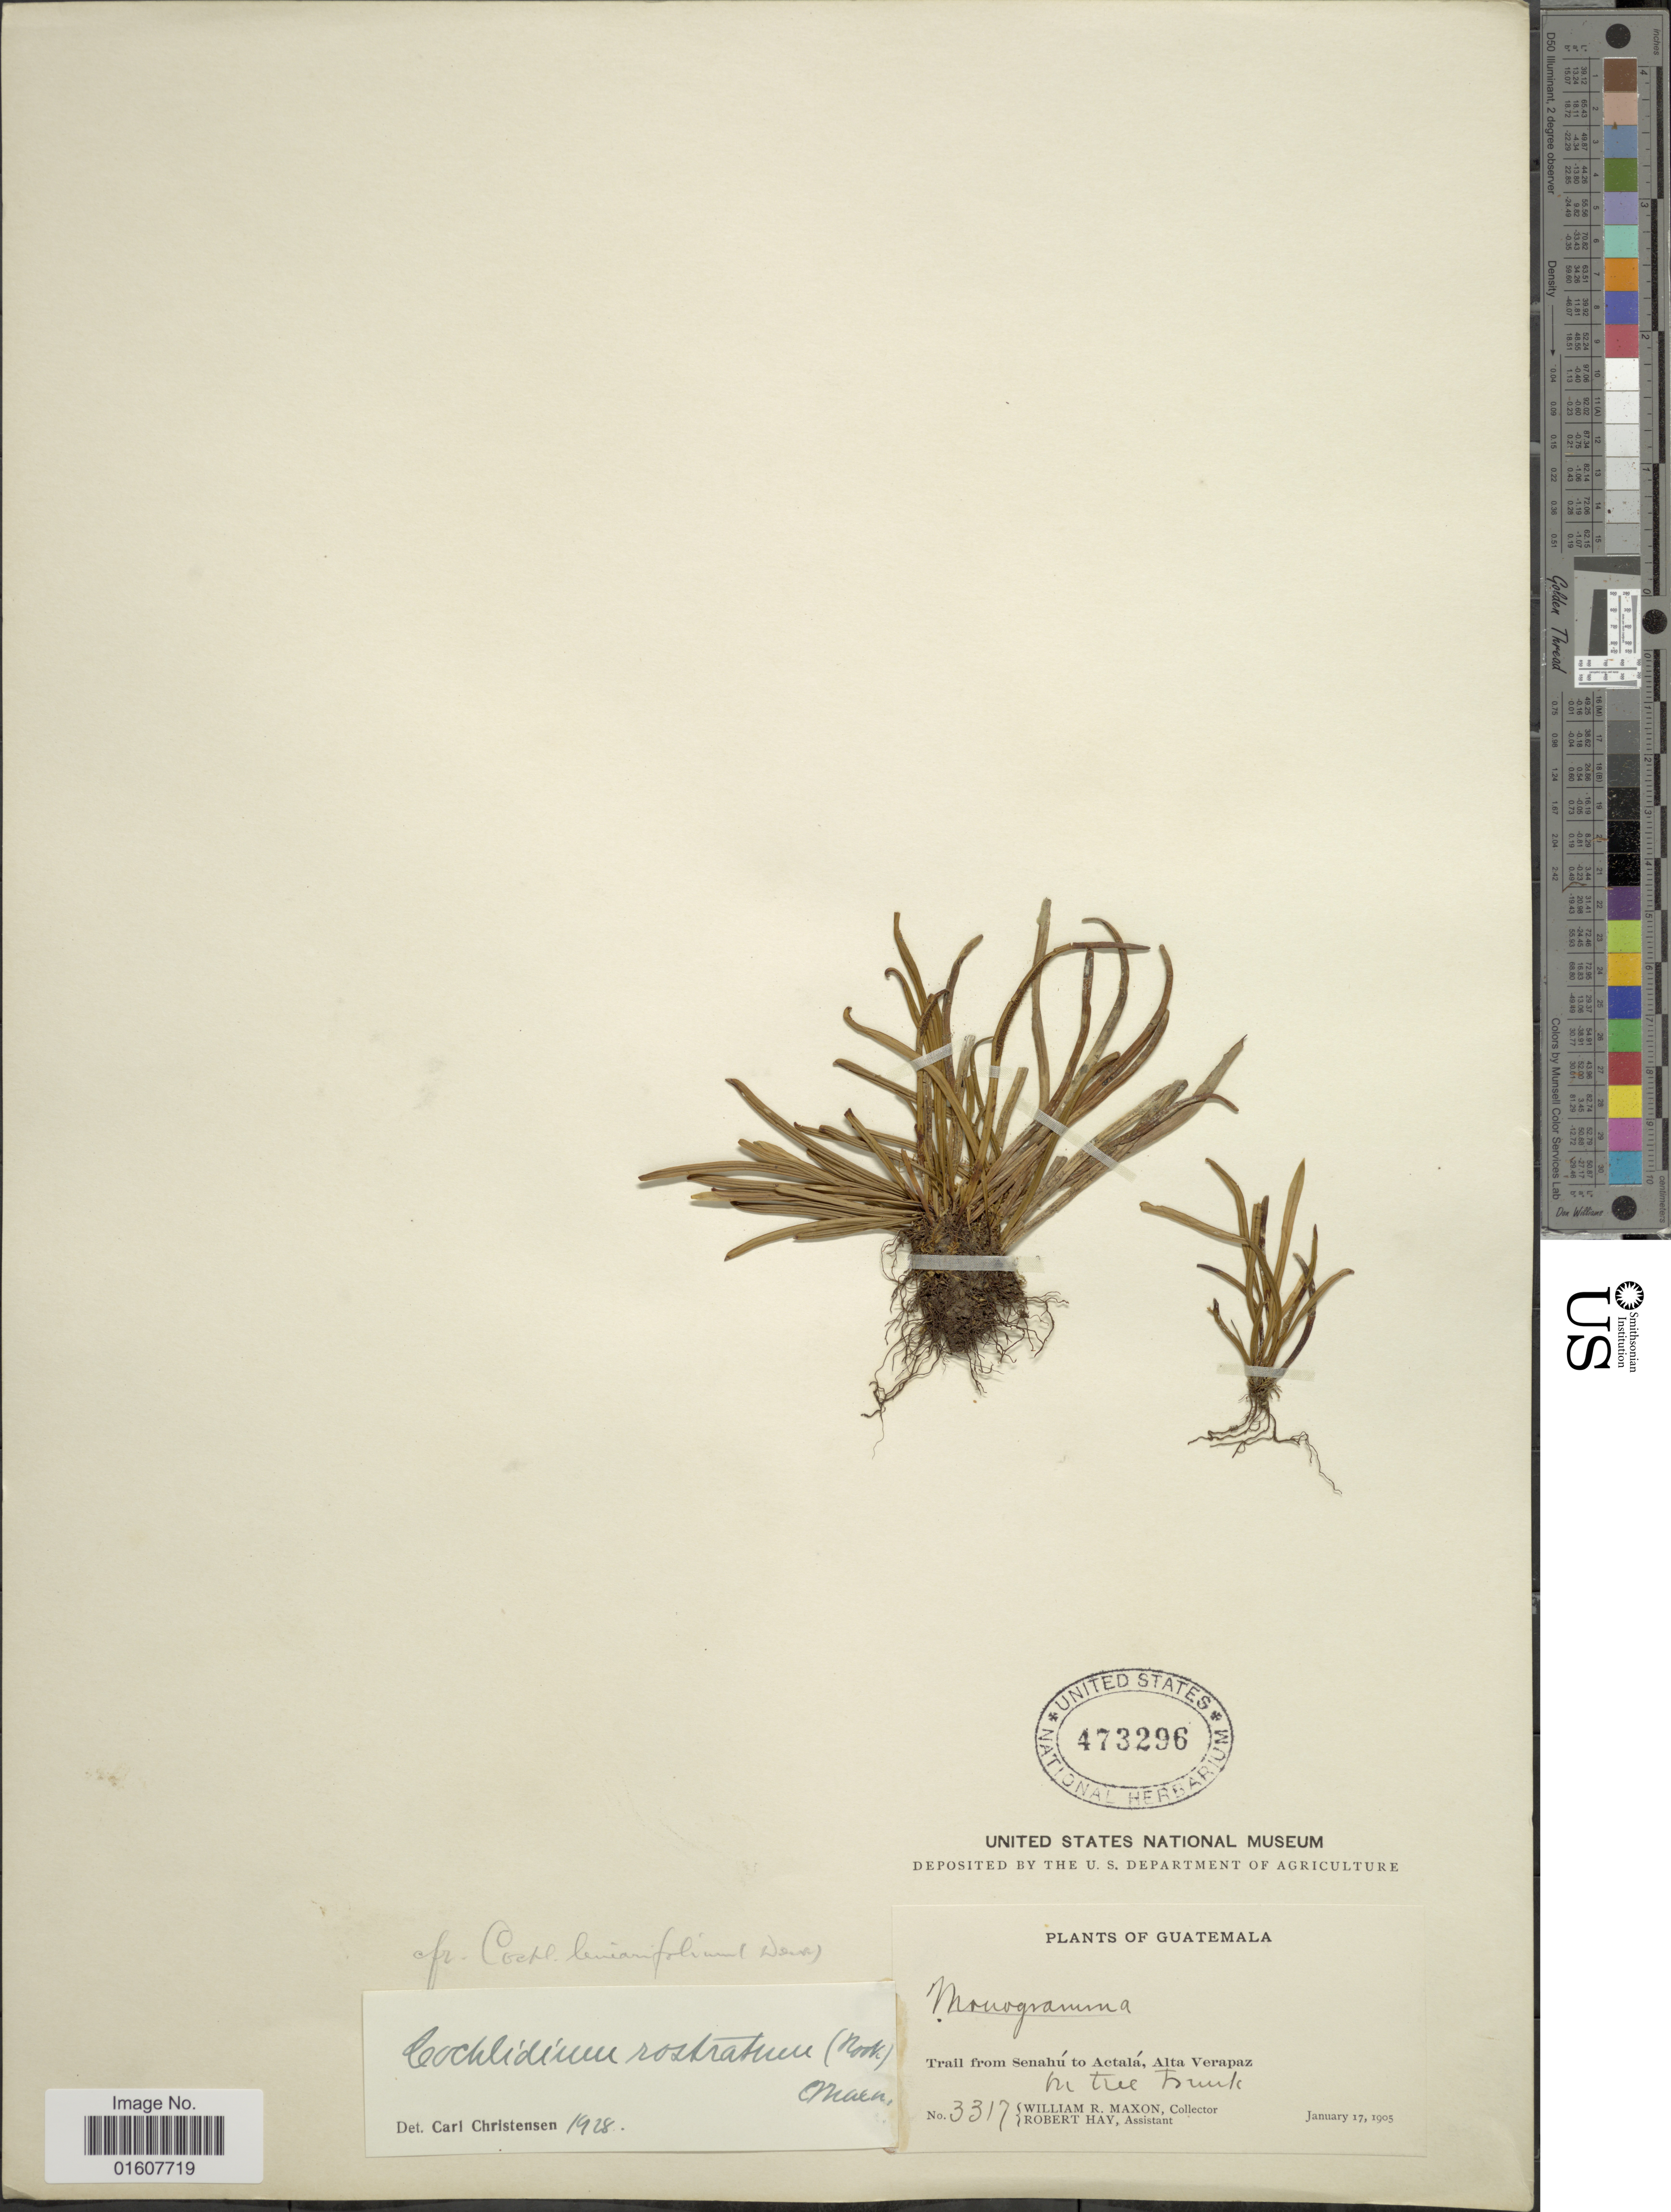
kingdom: Plantae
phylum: Tracheophyta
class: Polypodiopsida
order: Polypodiales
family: Polypodiaceae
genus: Cochlidium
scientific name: Cochlidium linearifolium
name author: (Desv.) Maxon ex C. Chr.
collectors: W. R. Maxon & R. H. Hay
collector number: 3317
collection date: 1905-01-17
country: Guatemala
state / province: Alta Verapaz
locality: Trail from Senahú to Actalá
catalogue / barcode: US 473296